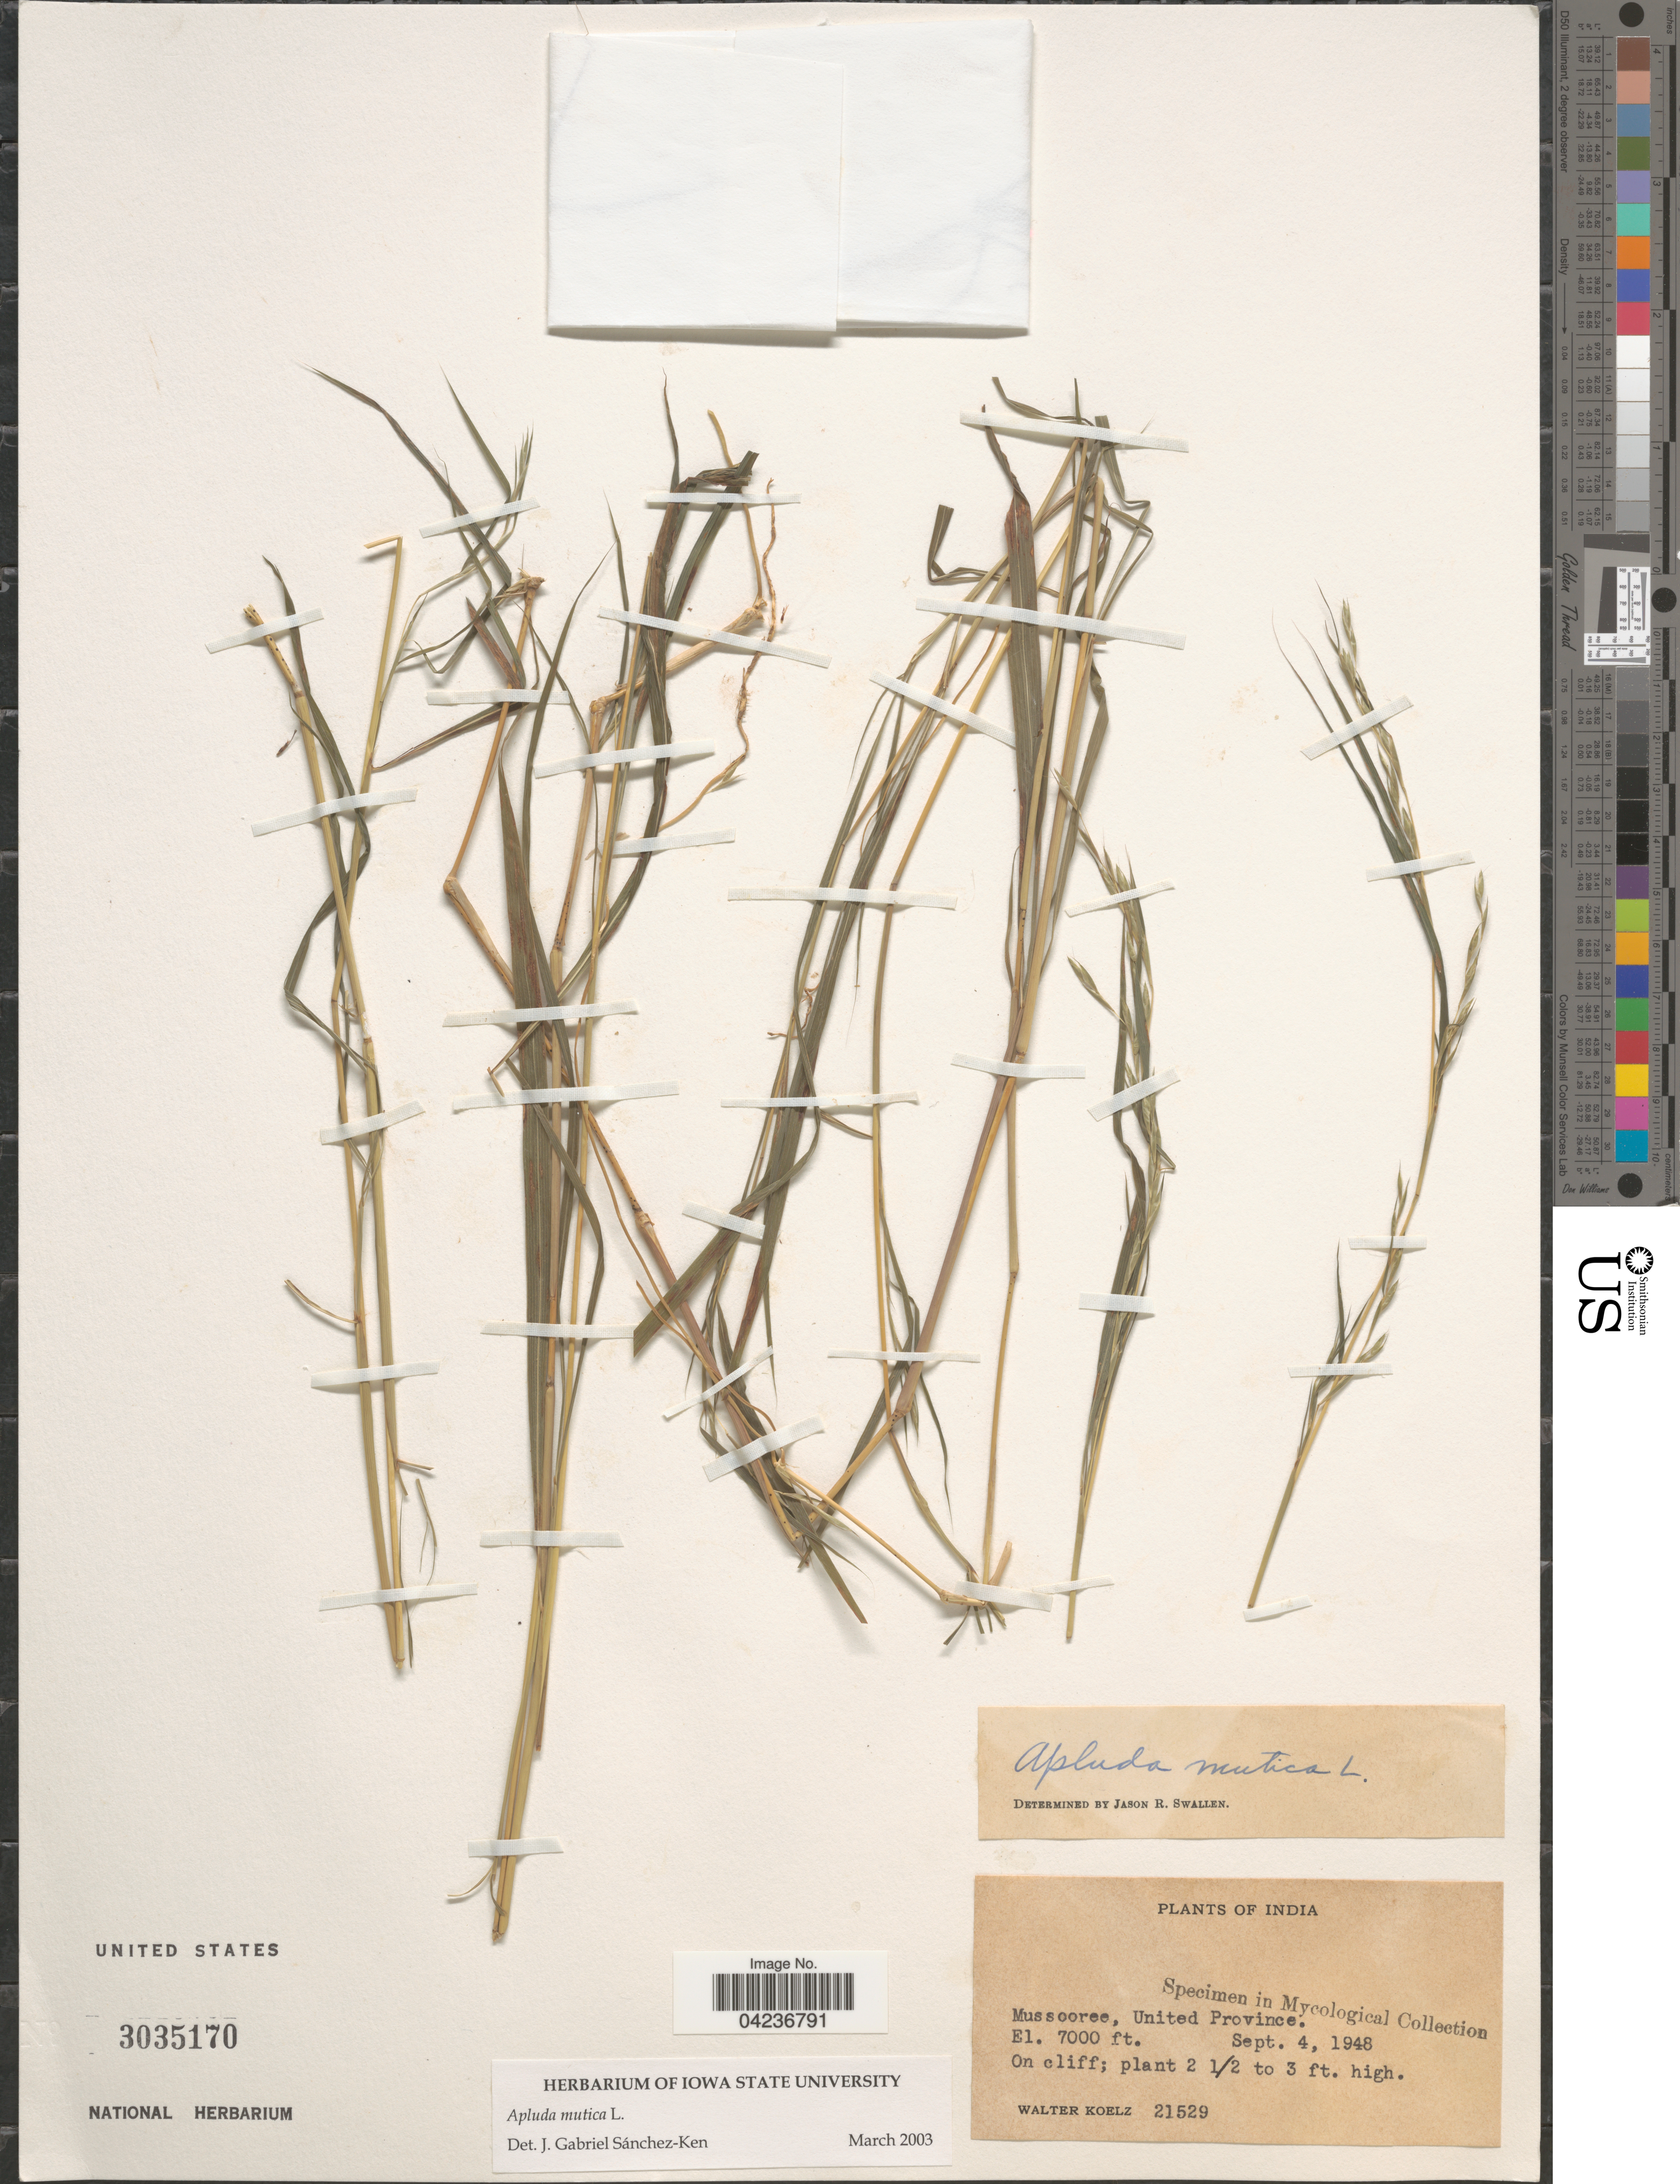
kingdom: Plantae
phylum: Tracheophyta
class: Liliopsida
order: Poales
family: Poaceae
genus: Apluda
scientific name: Apluda mutica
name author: L.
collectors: W. N. Koelz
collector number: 21529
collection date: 1948-09-04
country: India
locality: Mussooree, United Province.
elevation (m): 2134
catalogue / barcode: US 3035170